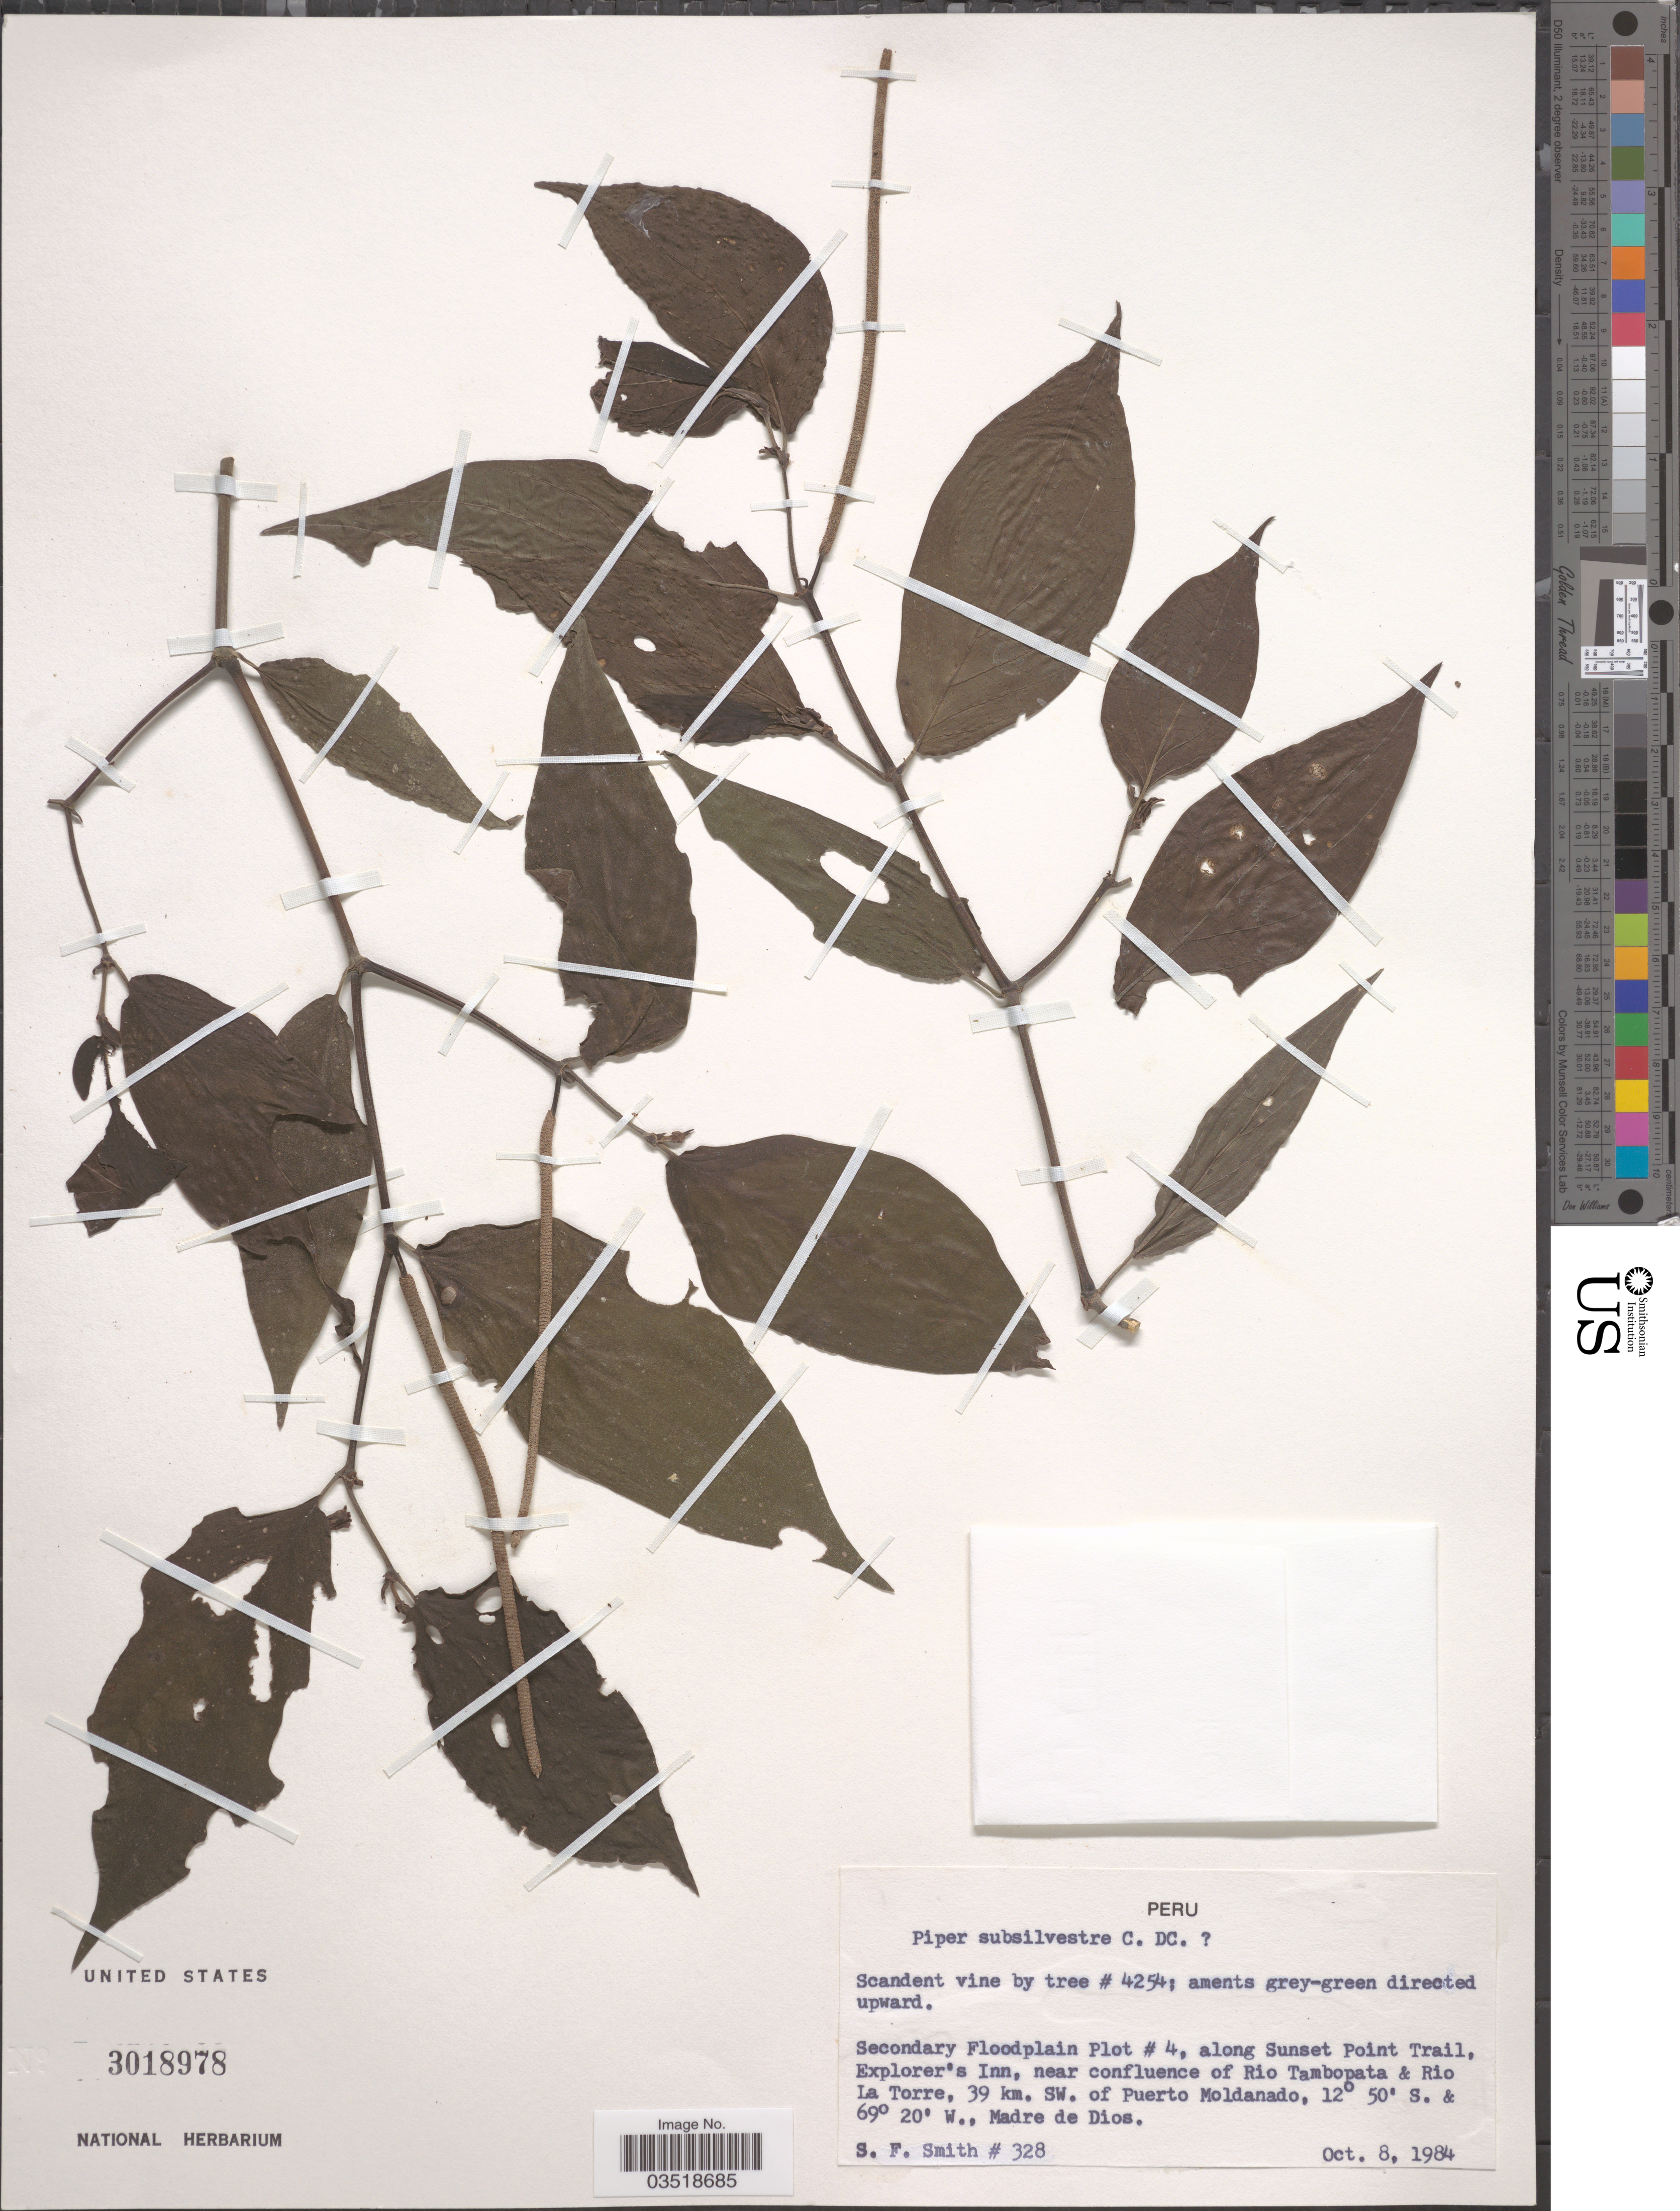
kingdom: Plantae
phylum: Tracheophyta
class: Magnoliopsida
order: Piperales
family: Piperaceae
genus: Piper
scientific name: Piper subsilvestre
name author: C. DC.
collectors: S.F. Smith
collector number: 328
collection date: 1984-10-08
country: Peru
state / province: Madre de Dios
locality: Secondary Floodplain Plot #4, along Sunset Point Trail, Explorer's Inn, near confluence of Rio Tambopata & Rio La Torre, 38 km. SW. of Puerto Moldanado.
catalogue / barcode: US 3018978